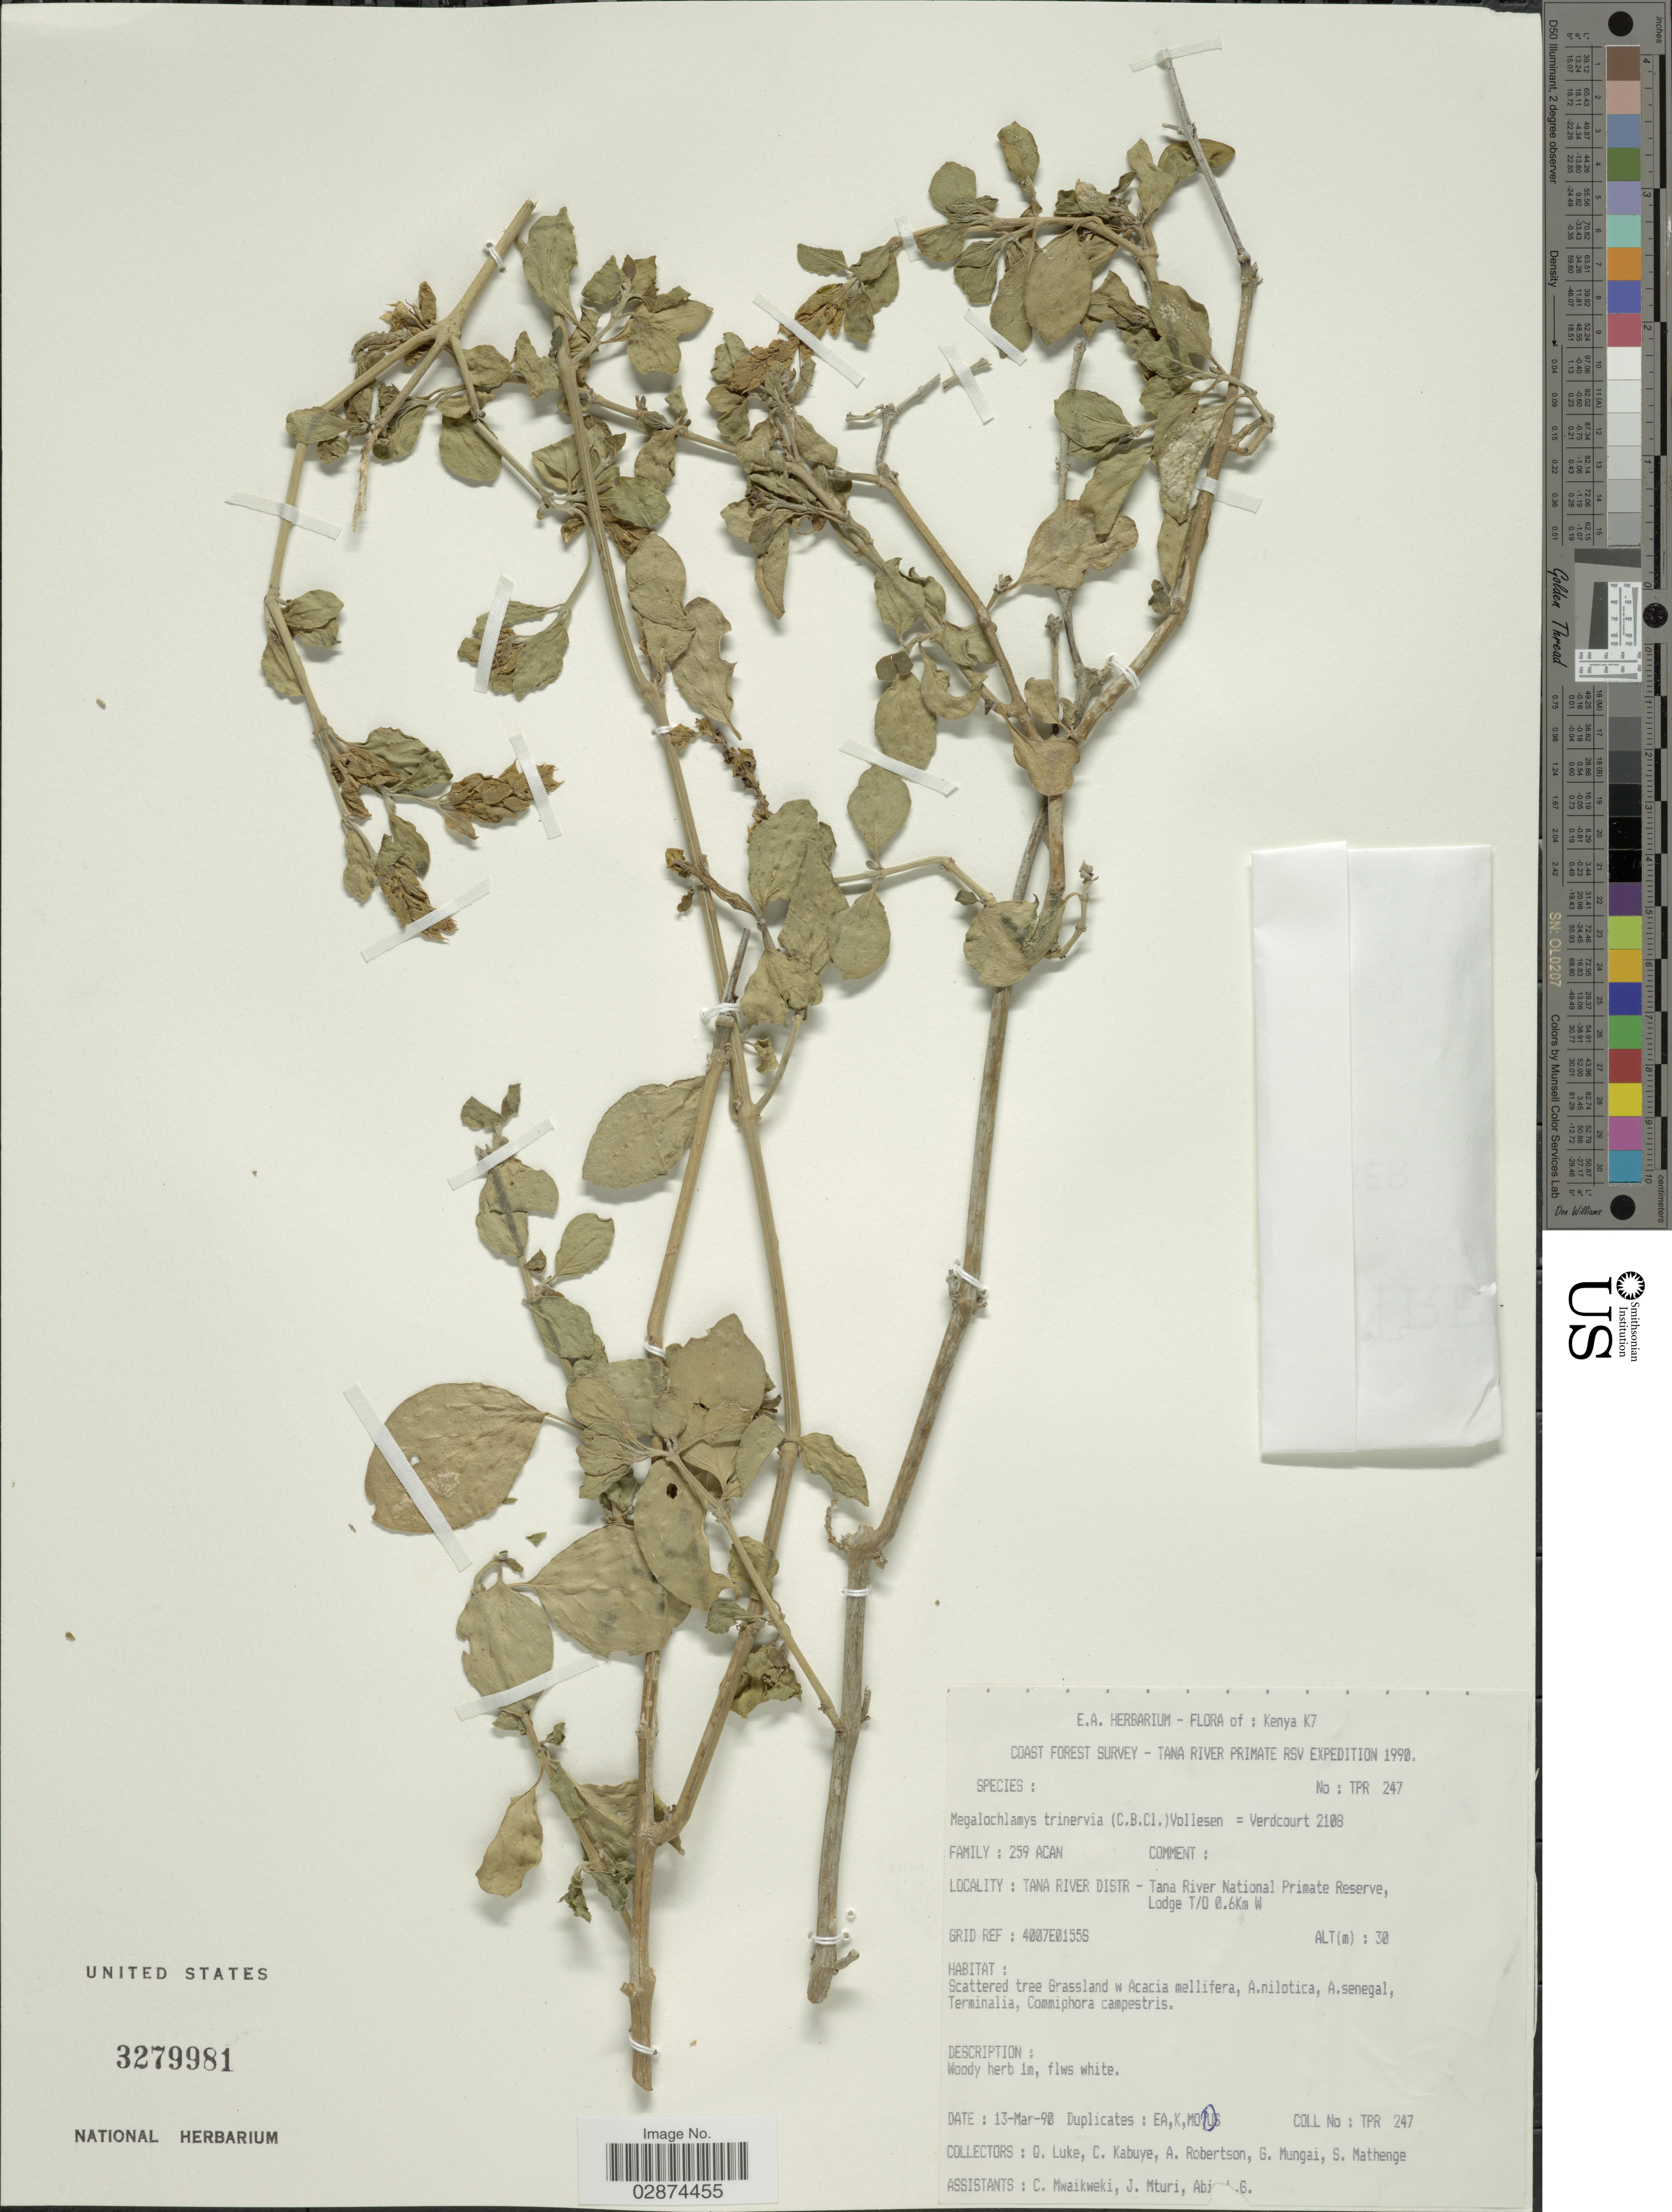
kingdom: Plantae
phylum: Tracheophyta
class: Magnoliopsida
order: Lamiales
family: Acanthaceae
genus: Megalochlamys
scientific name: Megalochlamys trinervia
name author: (C.B. Clarke) Vollesen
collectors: Q. Luke, C. Kabuye, A. Robertson, G. Mungai & S. Mathenge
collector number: TPR 247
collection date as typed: Transcribed d/m/y: 13/3/90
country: Kenya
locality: Kenya K7. Tana River Distr - Tana River National Primate Reserve, Lodge T/O 0.6Km W. Grid Ref: 4007E0155S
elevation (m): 30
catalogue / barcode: US 3279981